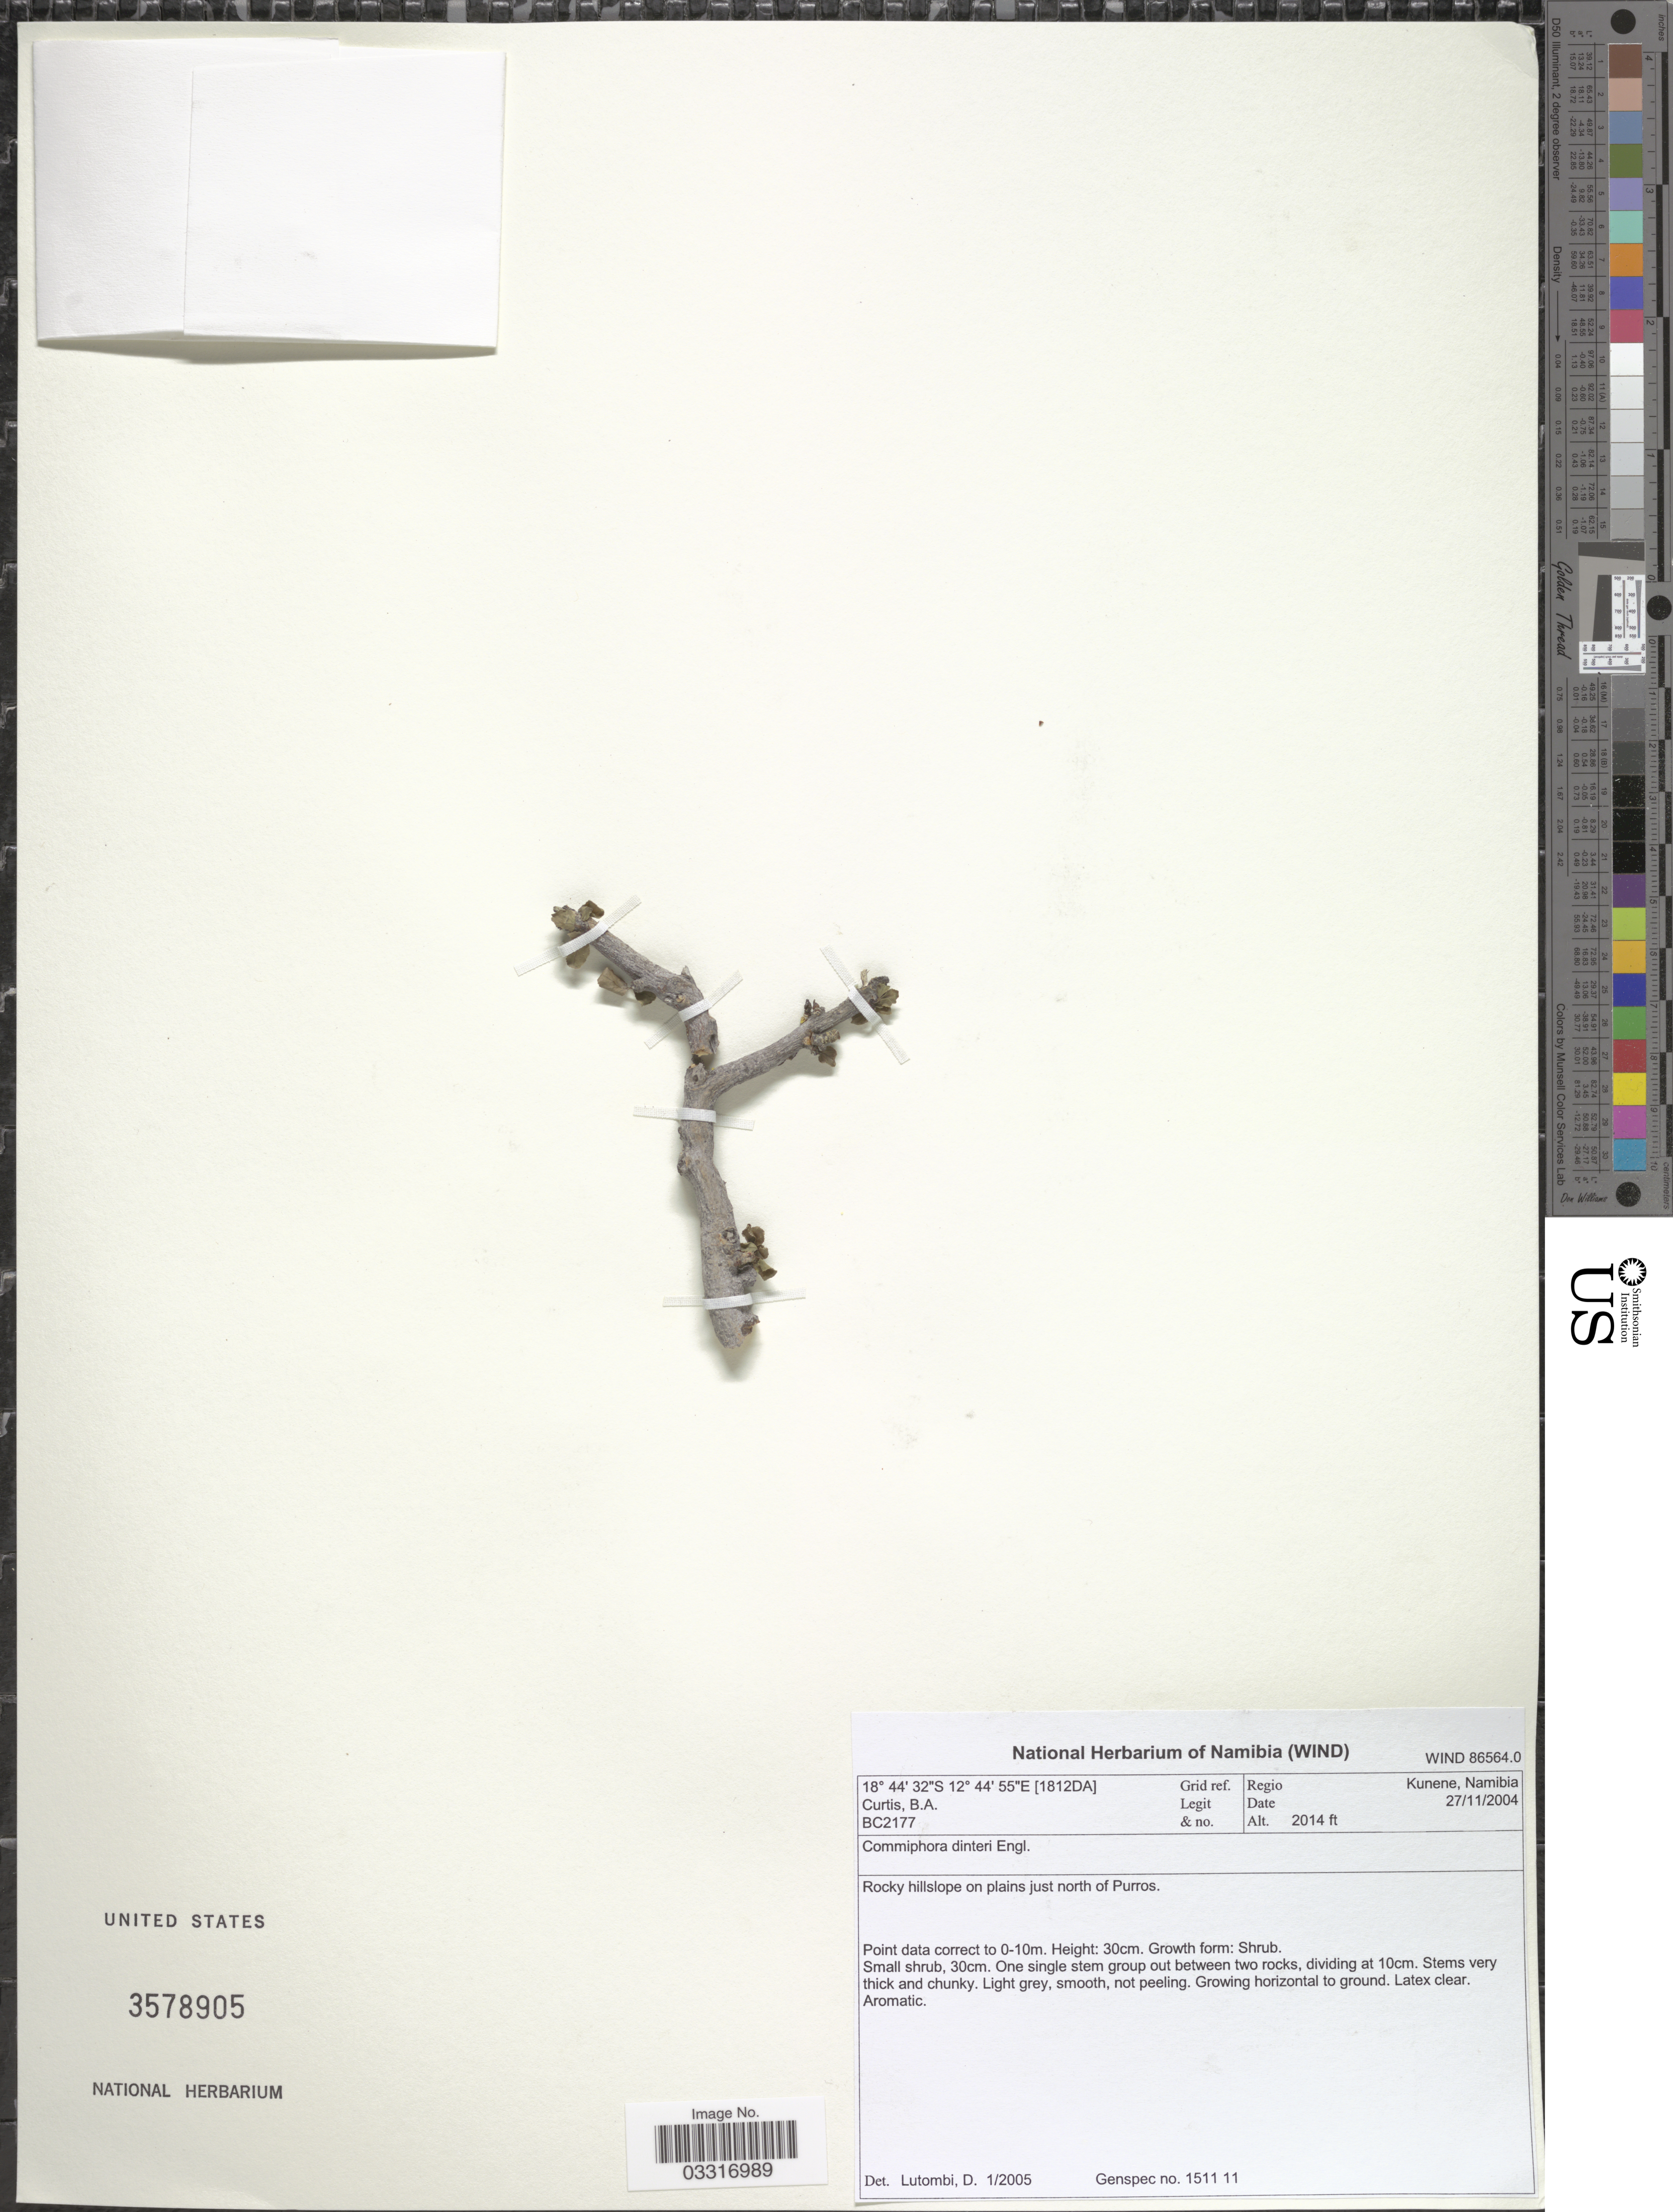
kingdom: Plantae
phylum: Tracheophyta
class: Magnoliopsida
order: Sapindales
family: Burseraceae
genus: Commiphora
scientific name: Commiphora dinteri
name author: Engl.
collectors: B. A. Curtis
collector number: BC2177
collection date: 2004-11-27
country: Namibia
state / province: Kunene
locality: Region Kunene, Namibia. Grid ref. [1812DA]. Rocky hillslope on plains just north of Purros.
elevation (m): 2014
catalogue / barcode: US 3578905